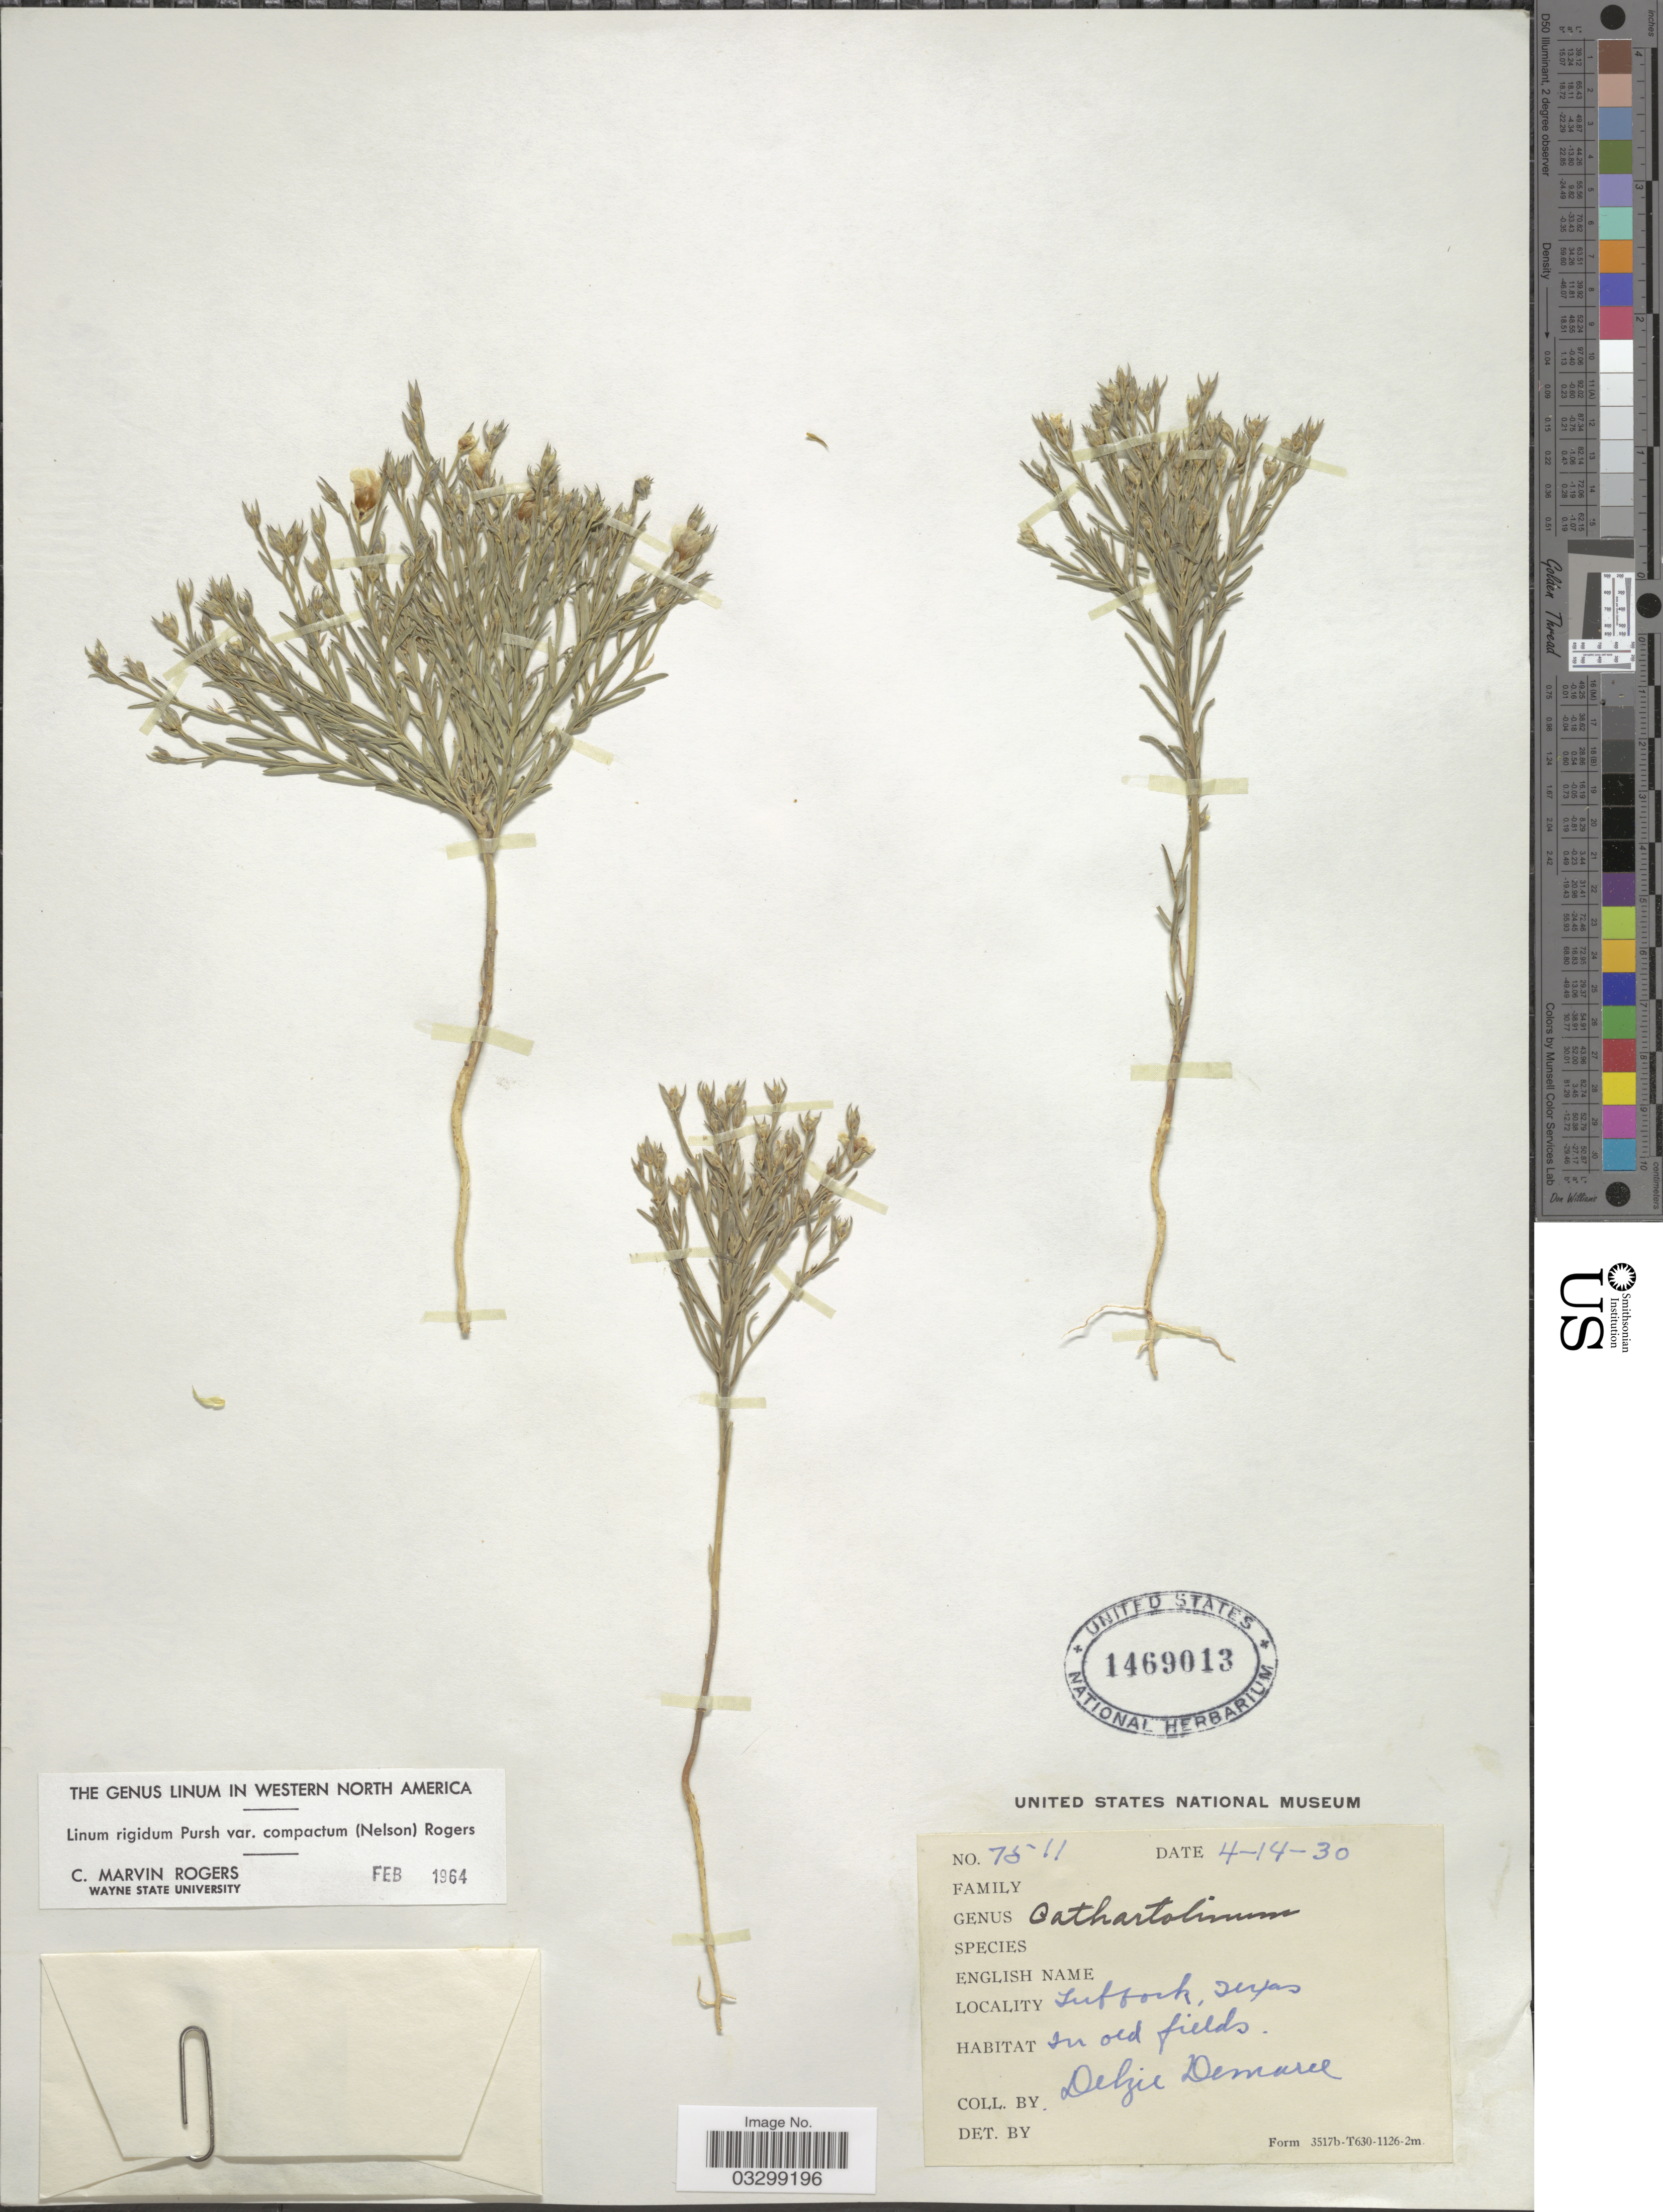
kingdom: Plantae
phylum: Tracheophyta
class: Magnoliopsida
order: Malpighiales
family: Linaceae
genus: Linum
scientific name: Linum rigidum var. compactum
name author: (A. Nelson) C.M. Rogers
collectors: D. Demaree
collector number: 7511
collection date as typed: Transcribed d/m/y: 14/4/30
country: United States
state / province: Texas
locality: Lubbock.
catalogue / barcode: US 1469013